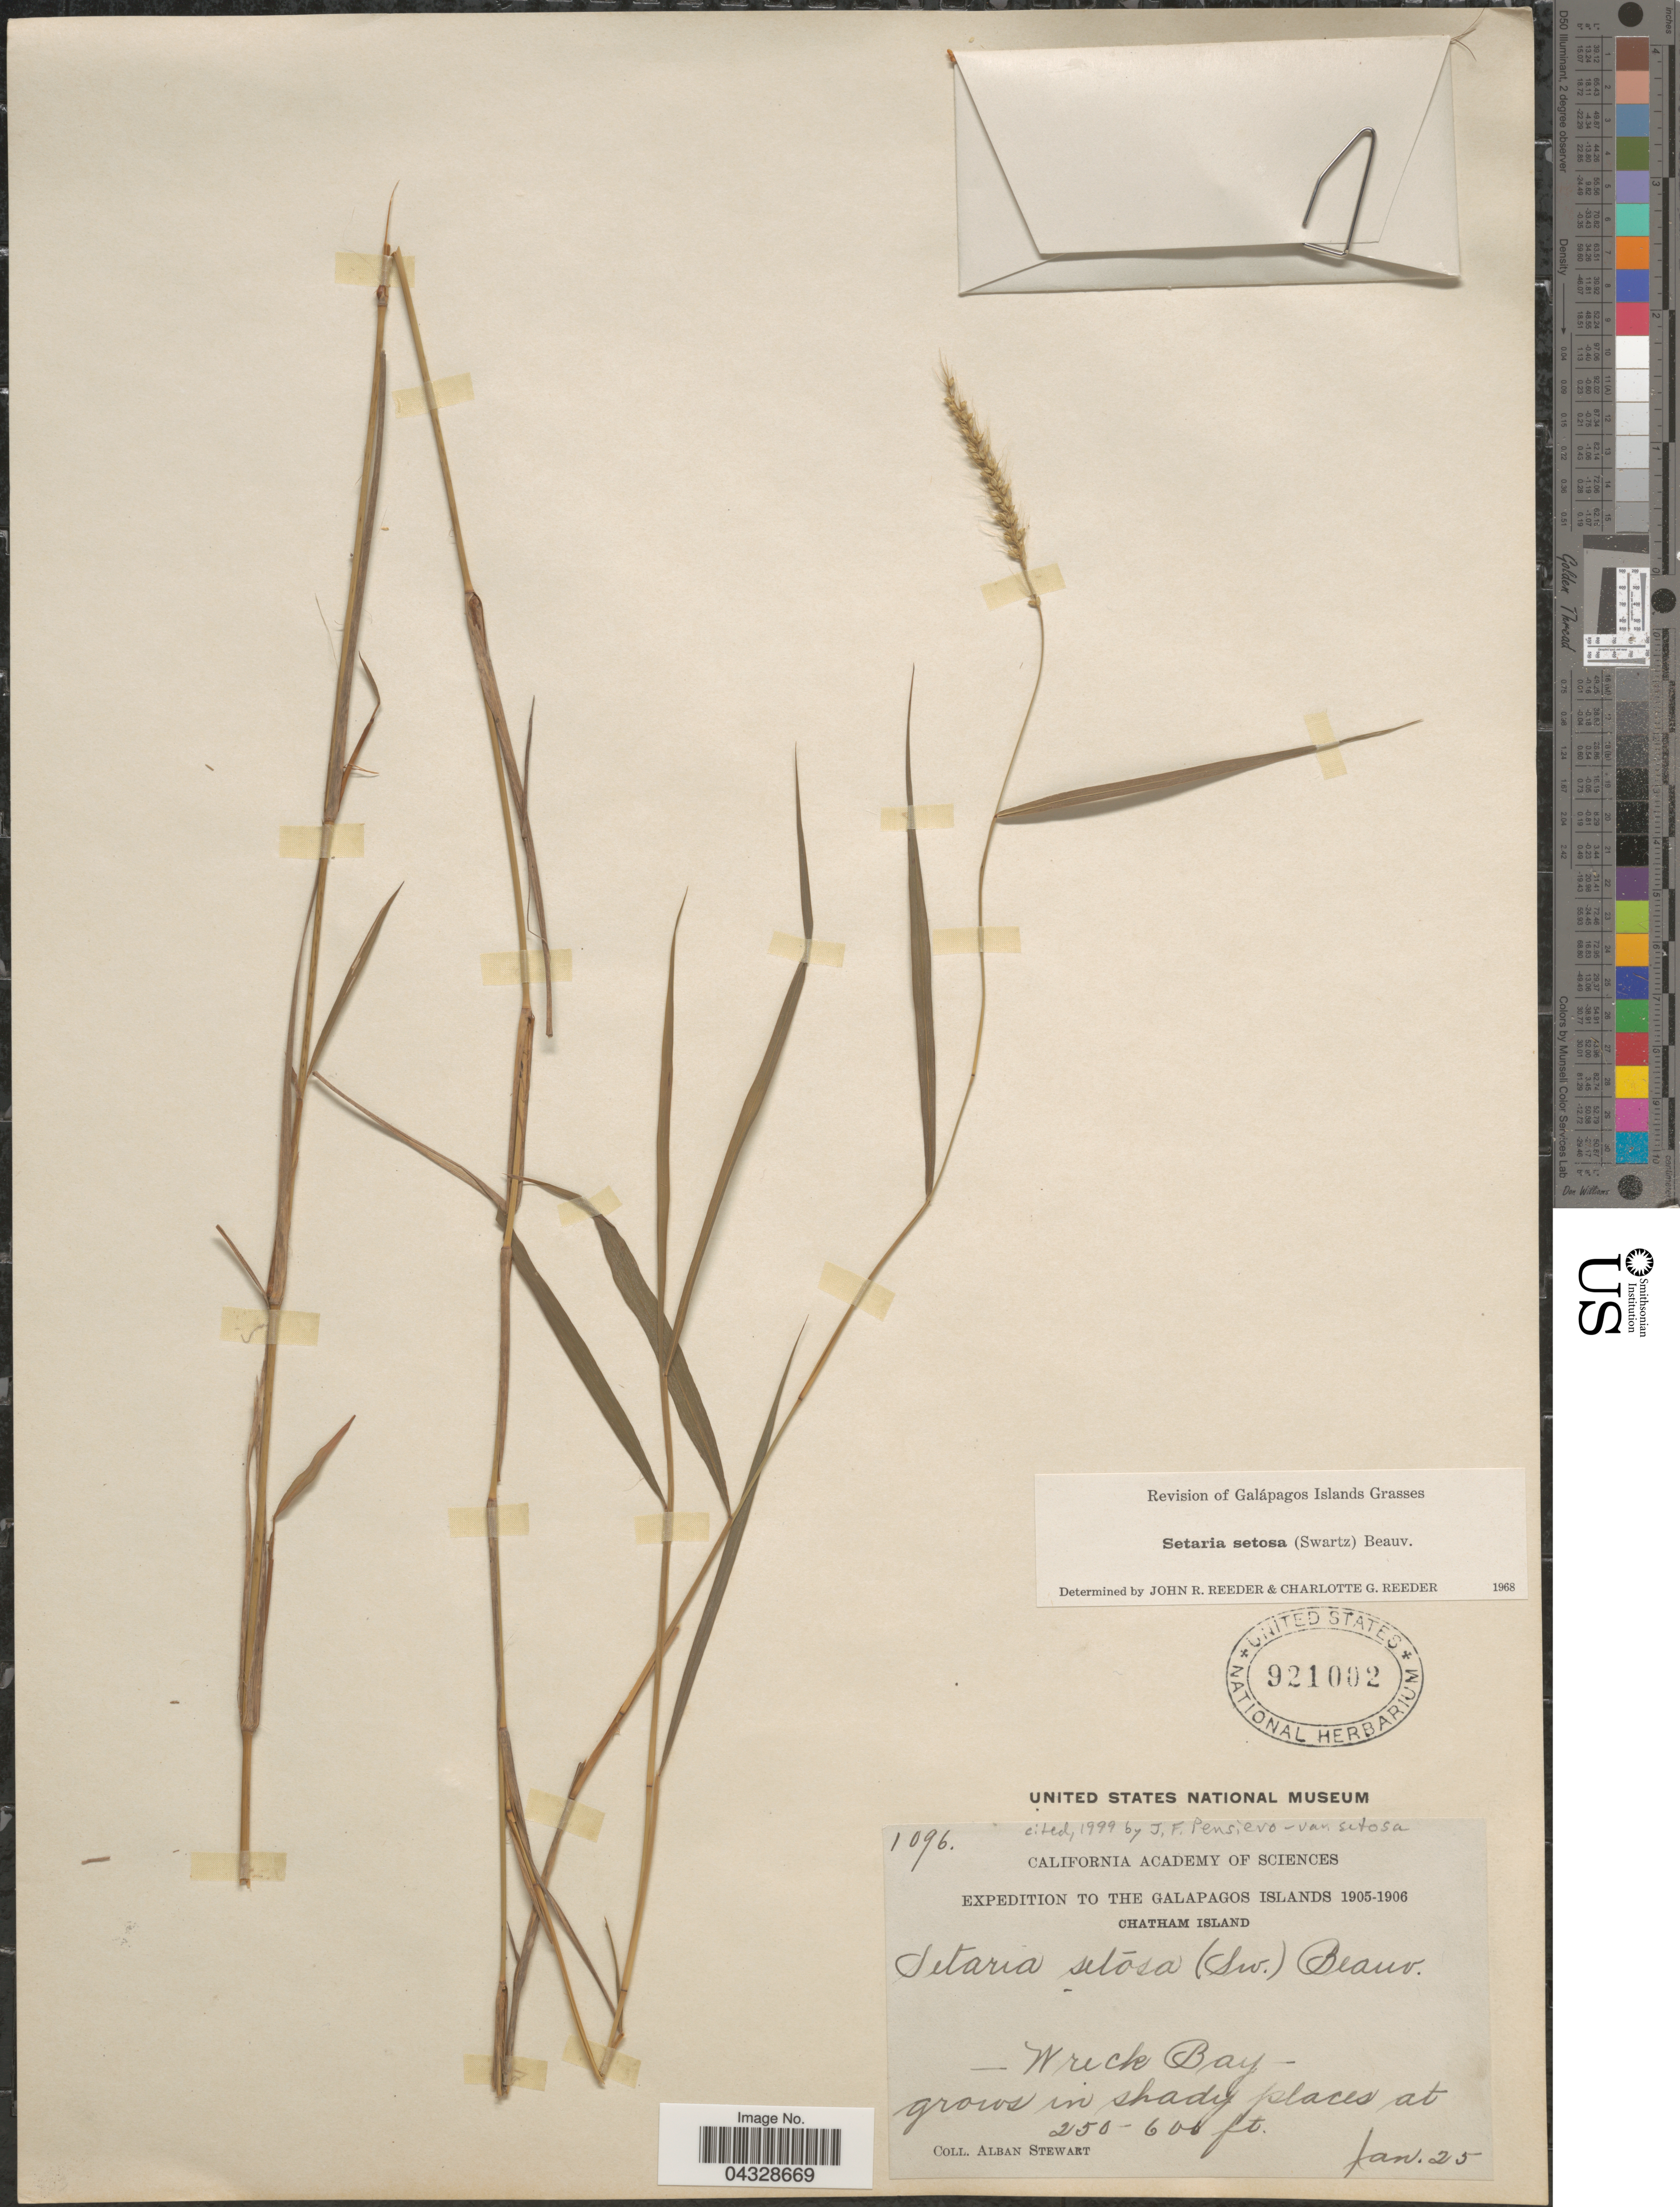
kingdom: Plantae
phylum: Tracheophyta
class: Liliopsida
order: Poales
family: Poaceae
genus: Setaria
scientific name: Setaria setosa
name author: (Sw.) P. Beauv.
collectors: A. Stewart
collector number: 1096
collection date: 1905-01-25/1906-01-25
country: Ecuador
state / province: Colón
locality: Expedition to the Galapagos Islands 1905-1906. Chatham Island. Wreck Bay.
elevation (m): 76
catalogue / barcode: US 921002